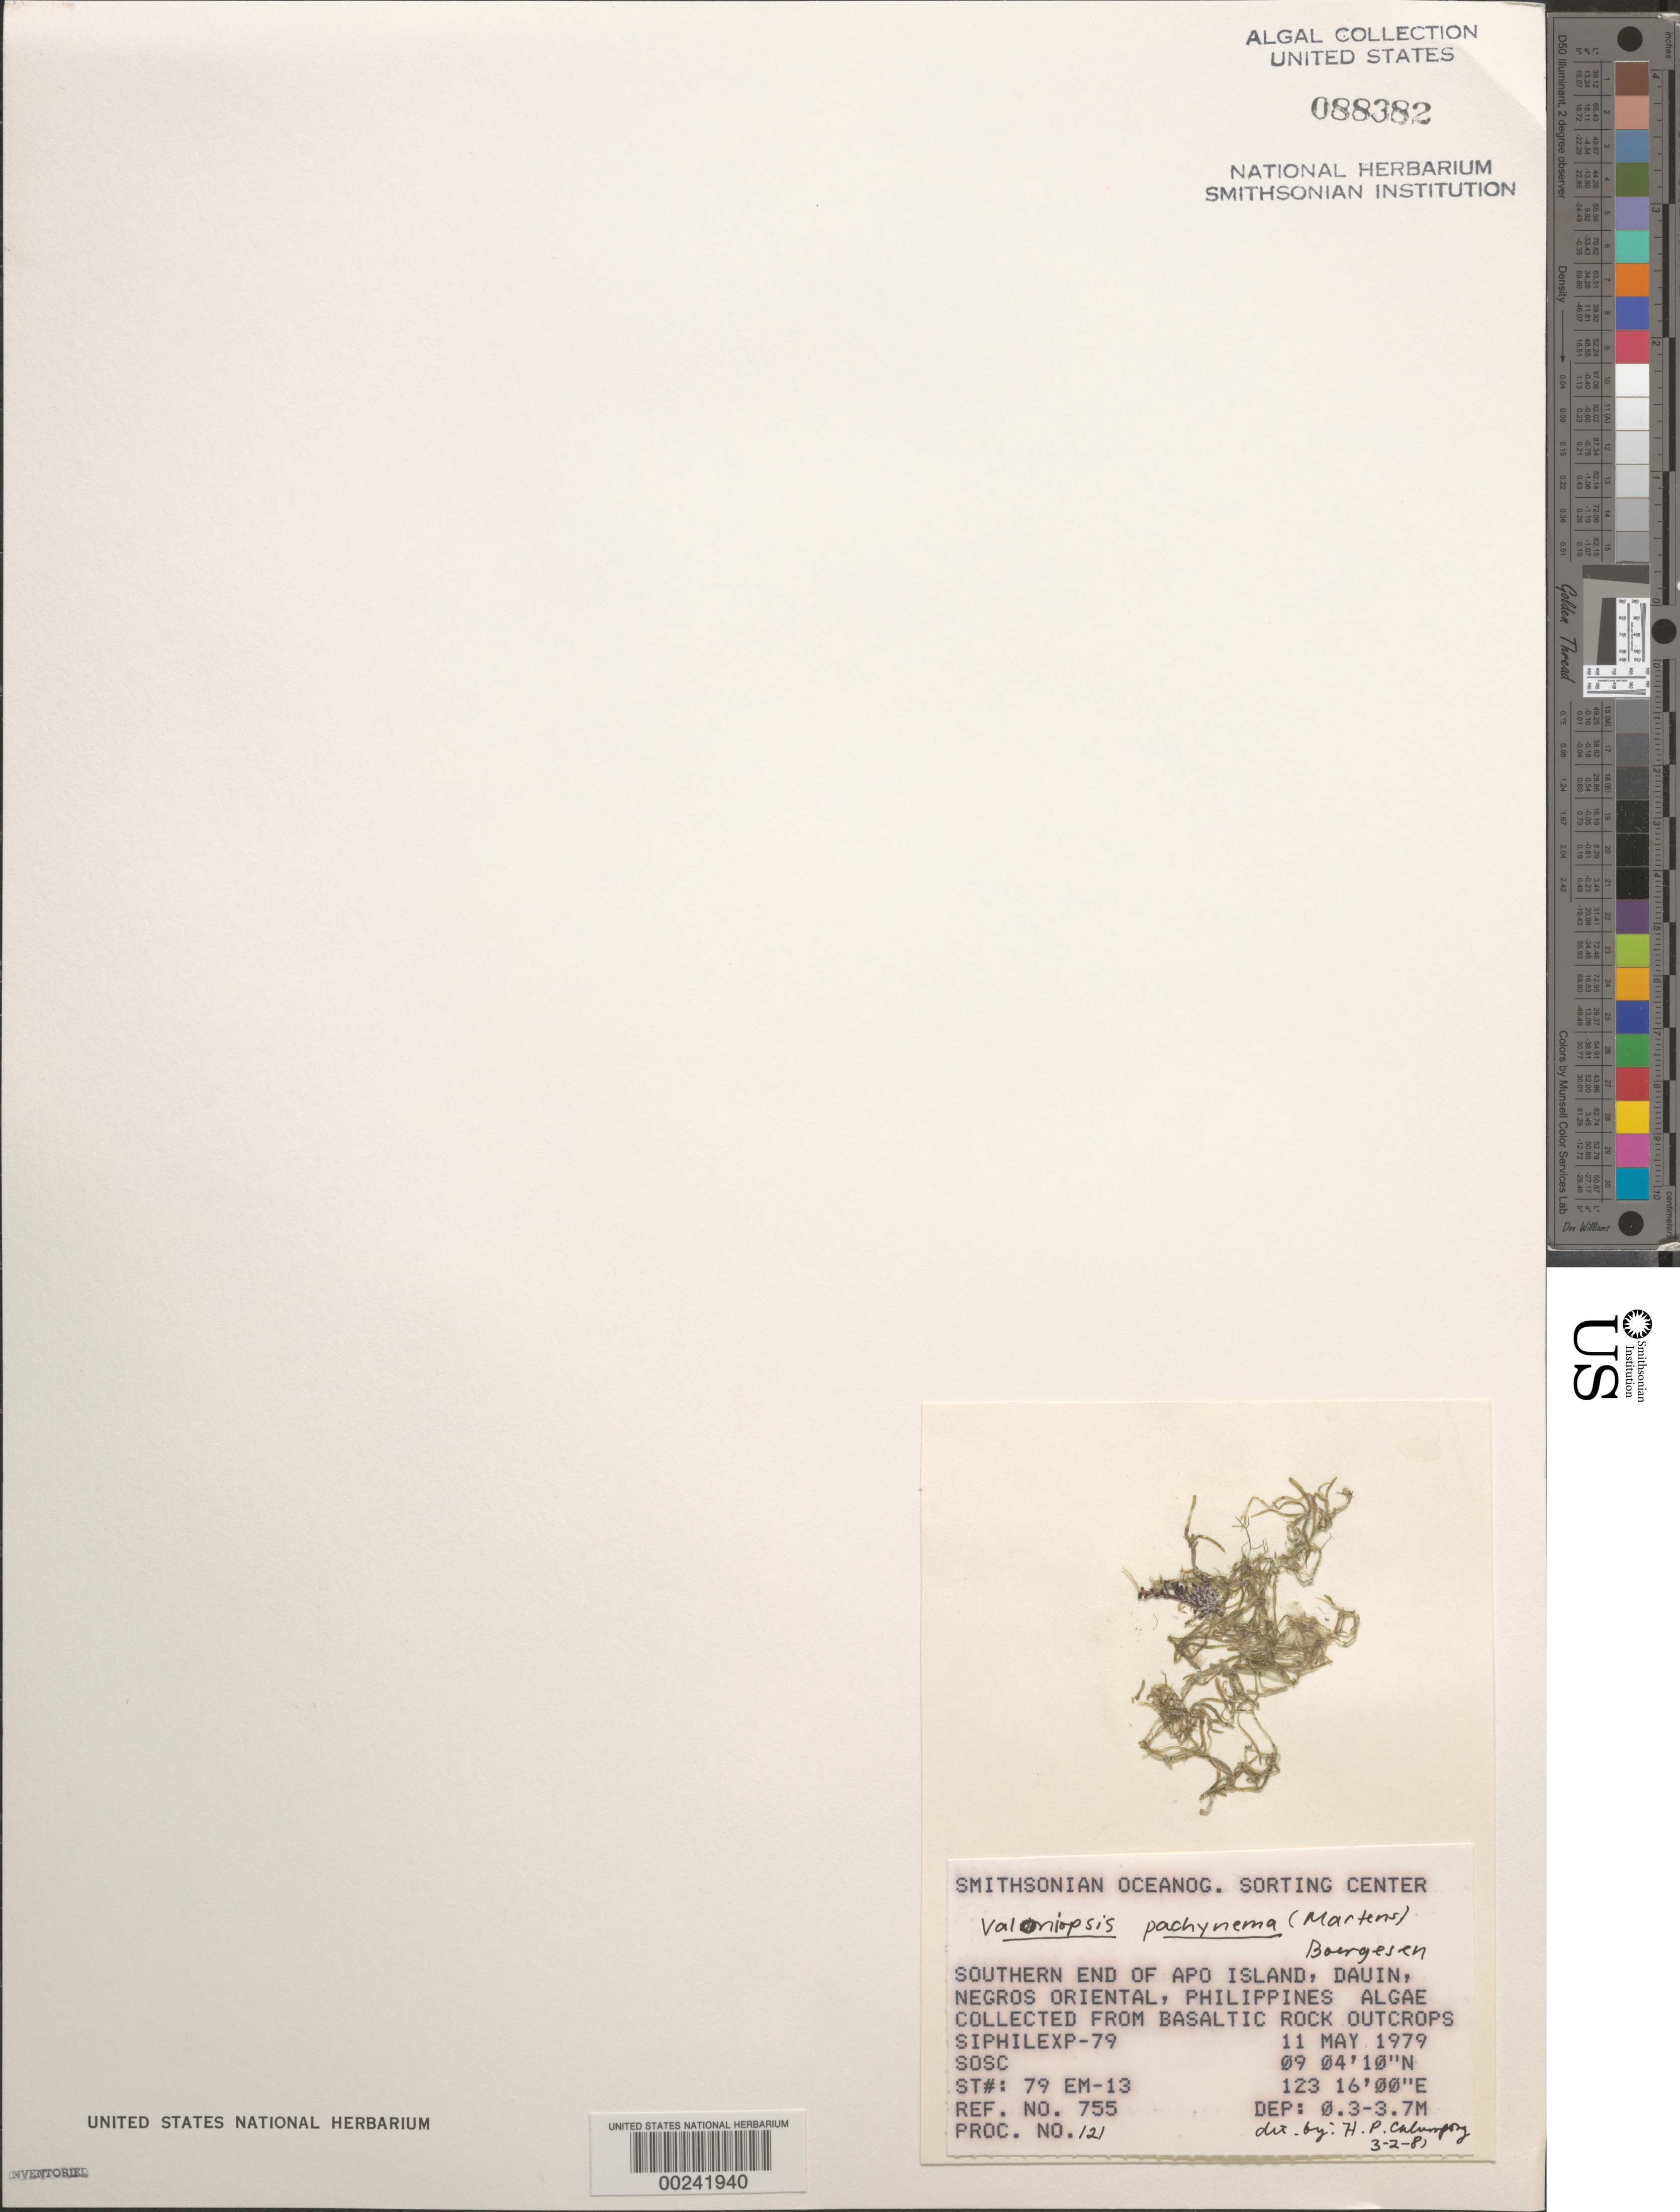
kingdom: Plantae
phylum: Chlorophyta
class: Ulvophyceae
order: Siphonocladales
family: Valoniaceae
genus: Valoniopsis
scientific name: Valoniopsis pachynema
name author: (G. Martens) Børgesen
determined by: Calumpong, H. P.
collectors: SOSC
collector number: Station 79 Em-13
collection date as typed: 11 May 1979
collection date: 1979-05-11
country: Philippines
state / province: Central Visayas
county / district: Negros Oriental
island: Negros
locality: Apo Island, Dauin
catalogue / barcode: US 88382